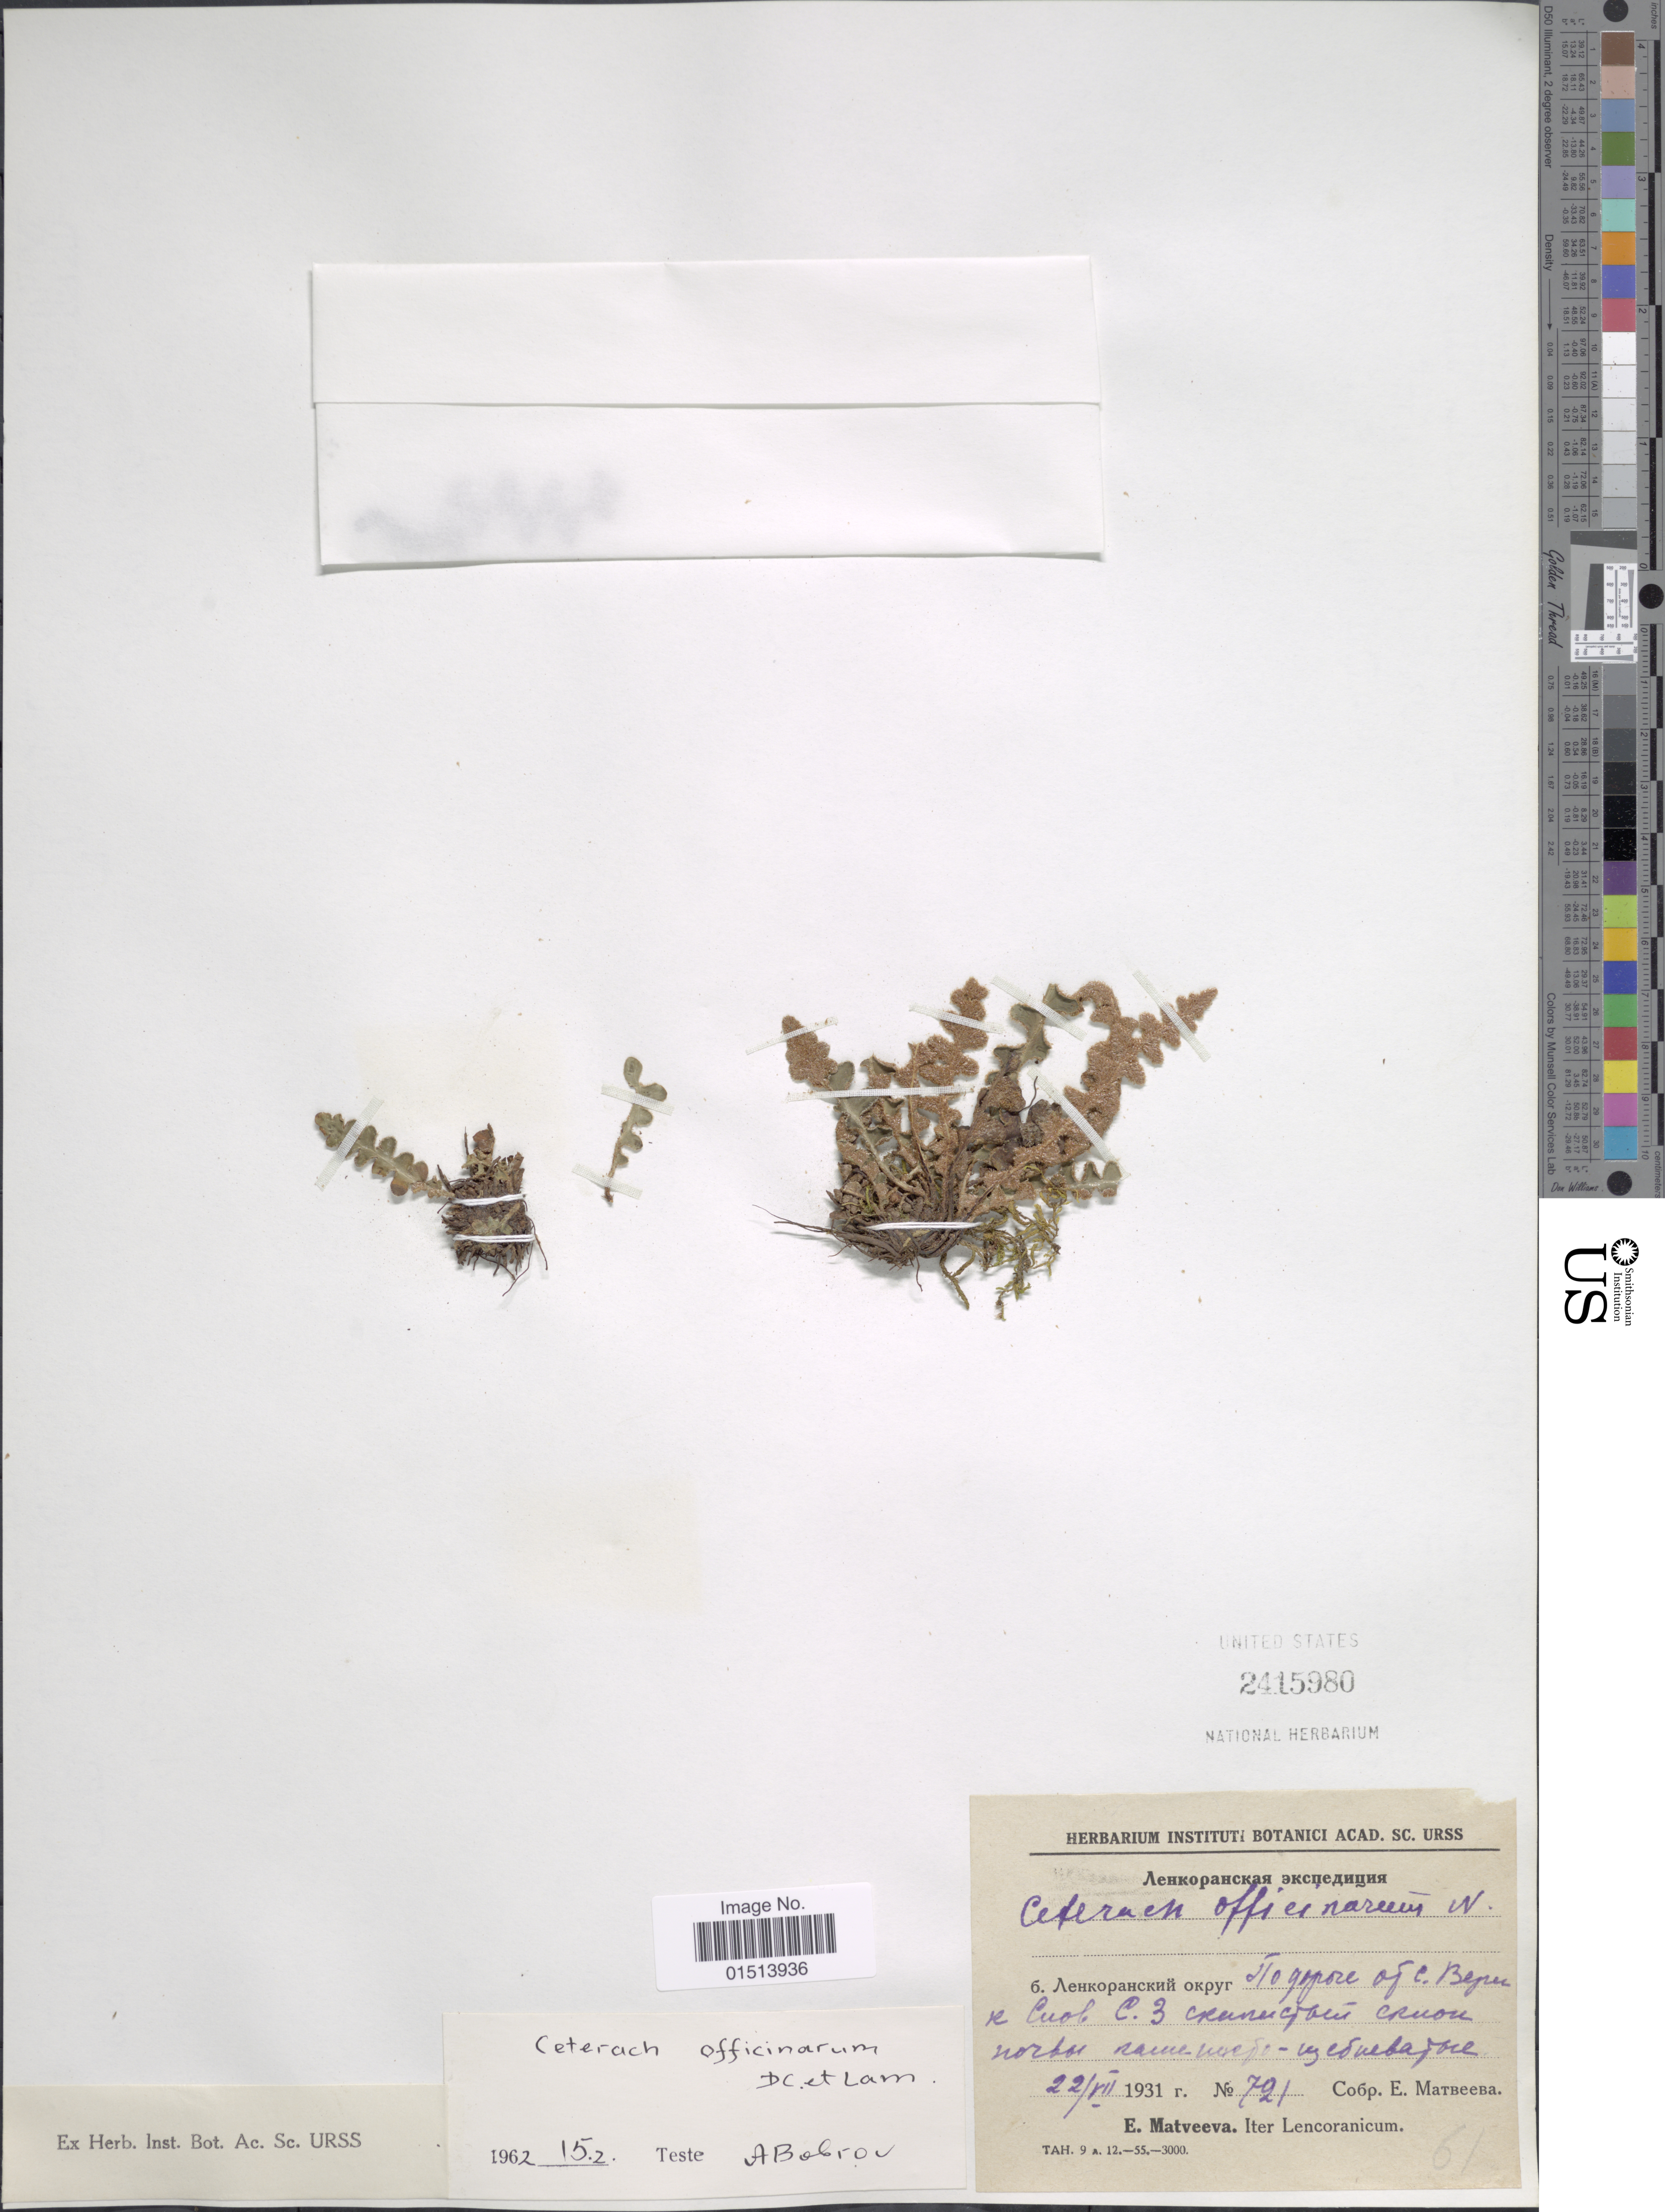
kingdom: Plantae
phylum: Tracheophyta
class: Polypodiopsida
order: Polypodiales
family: Aspleniaceae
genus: Asplenium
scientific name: Asplenium officinarum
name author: DC.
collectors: E. Matveeva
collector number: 721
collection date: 1931-07-22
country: Azerbaijan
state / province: Lankaran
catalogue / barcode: US 2415980